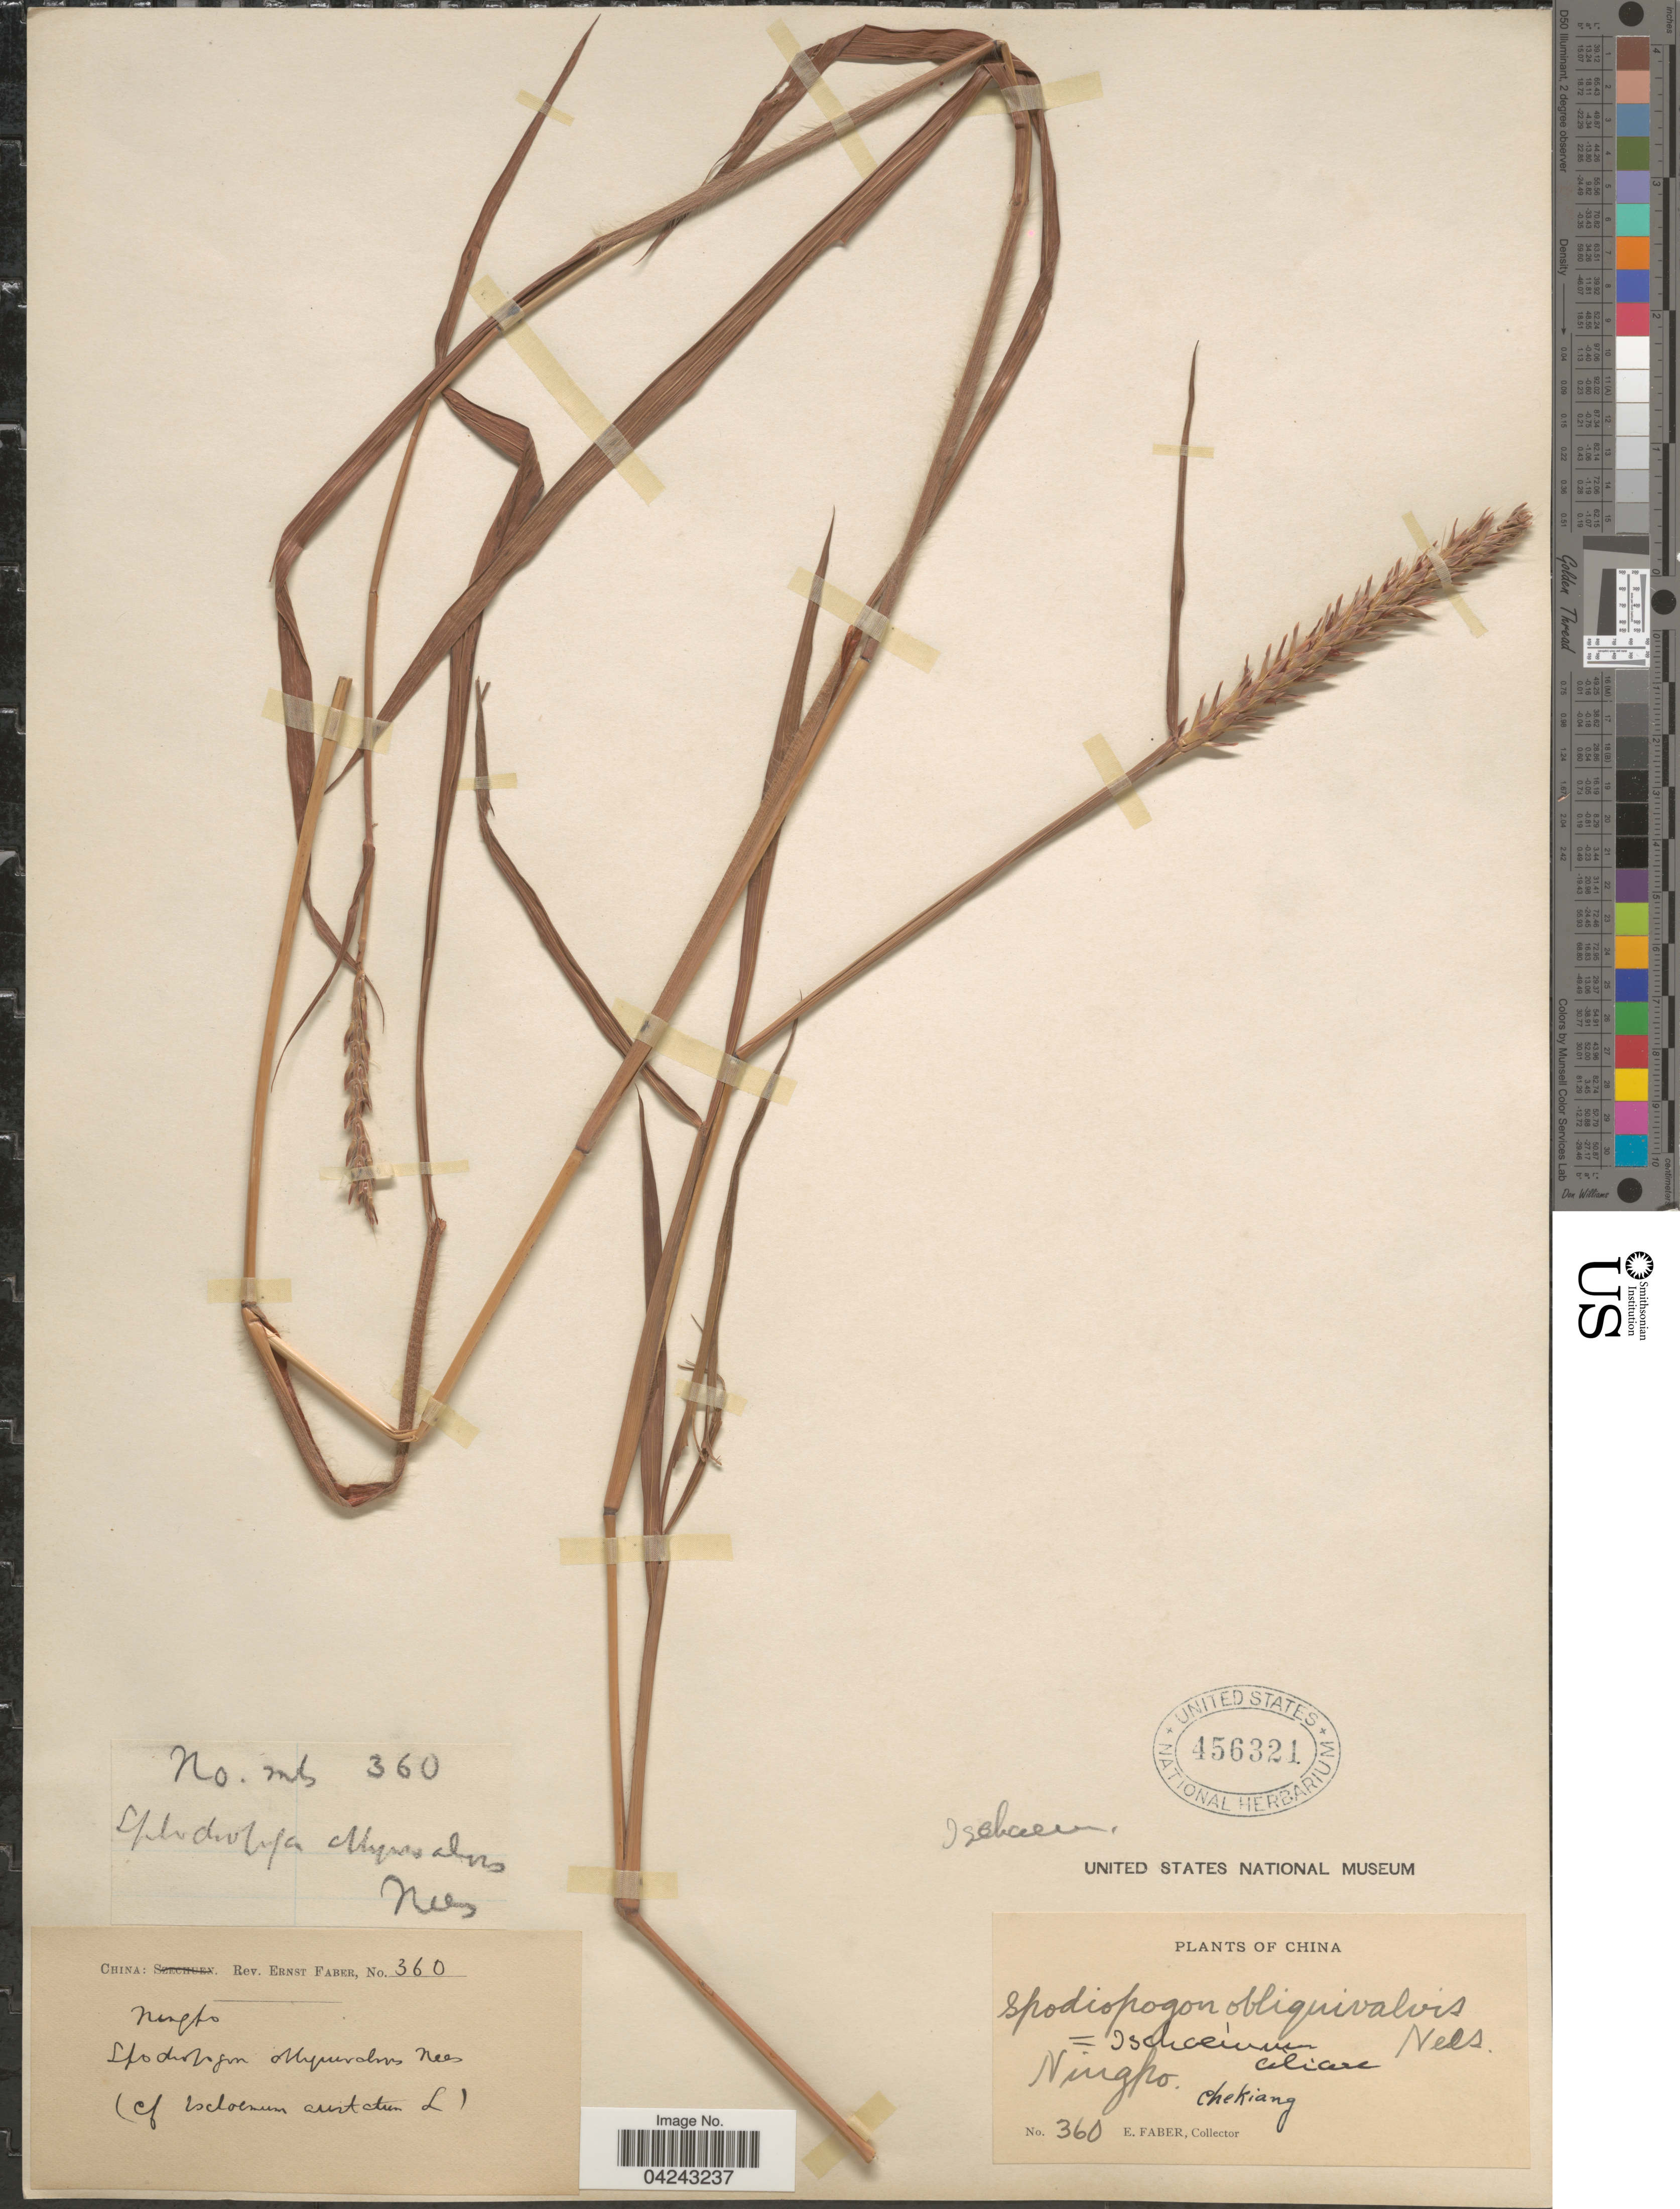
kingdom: Plantae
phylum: Tracheophyta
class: Liliopsida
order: Poales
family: Poaceae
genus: Ischaemum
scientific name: Ischaemum ciliare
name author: Retz.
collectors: E. Faber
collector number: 360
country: China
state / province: Zhejiang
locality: Ningpo. Chekiang.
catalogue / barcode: US 456321